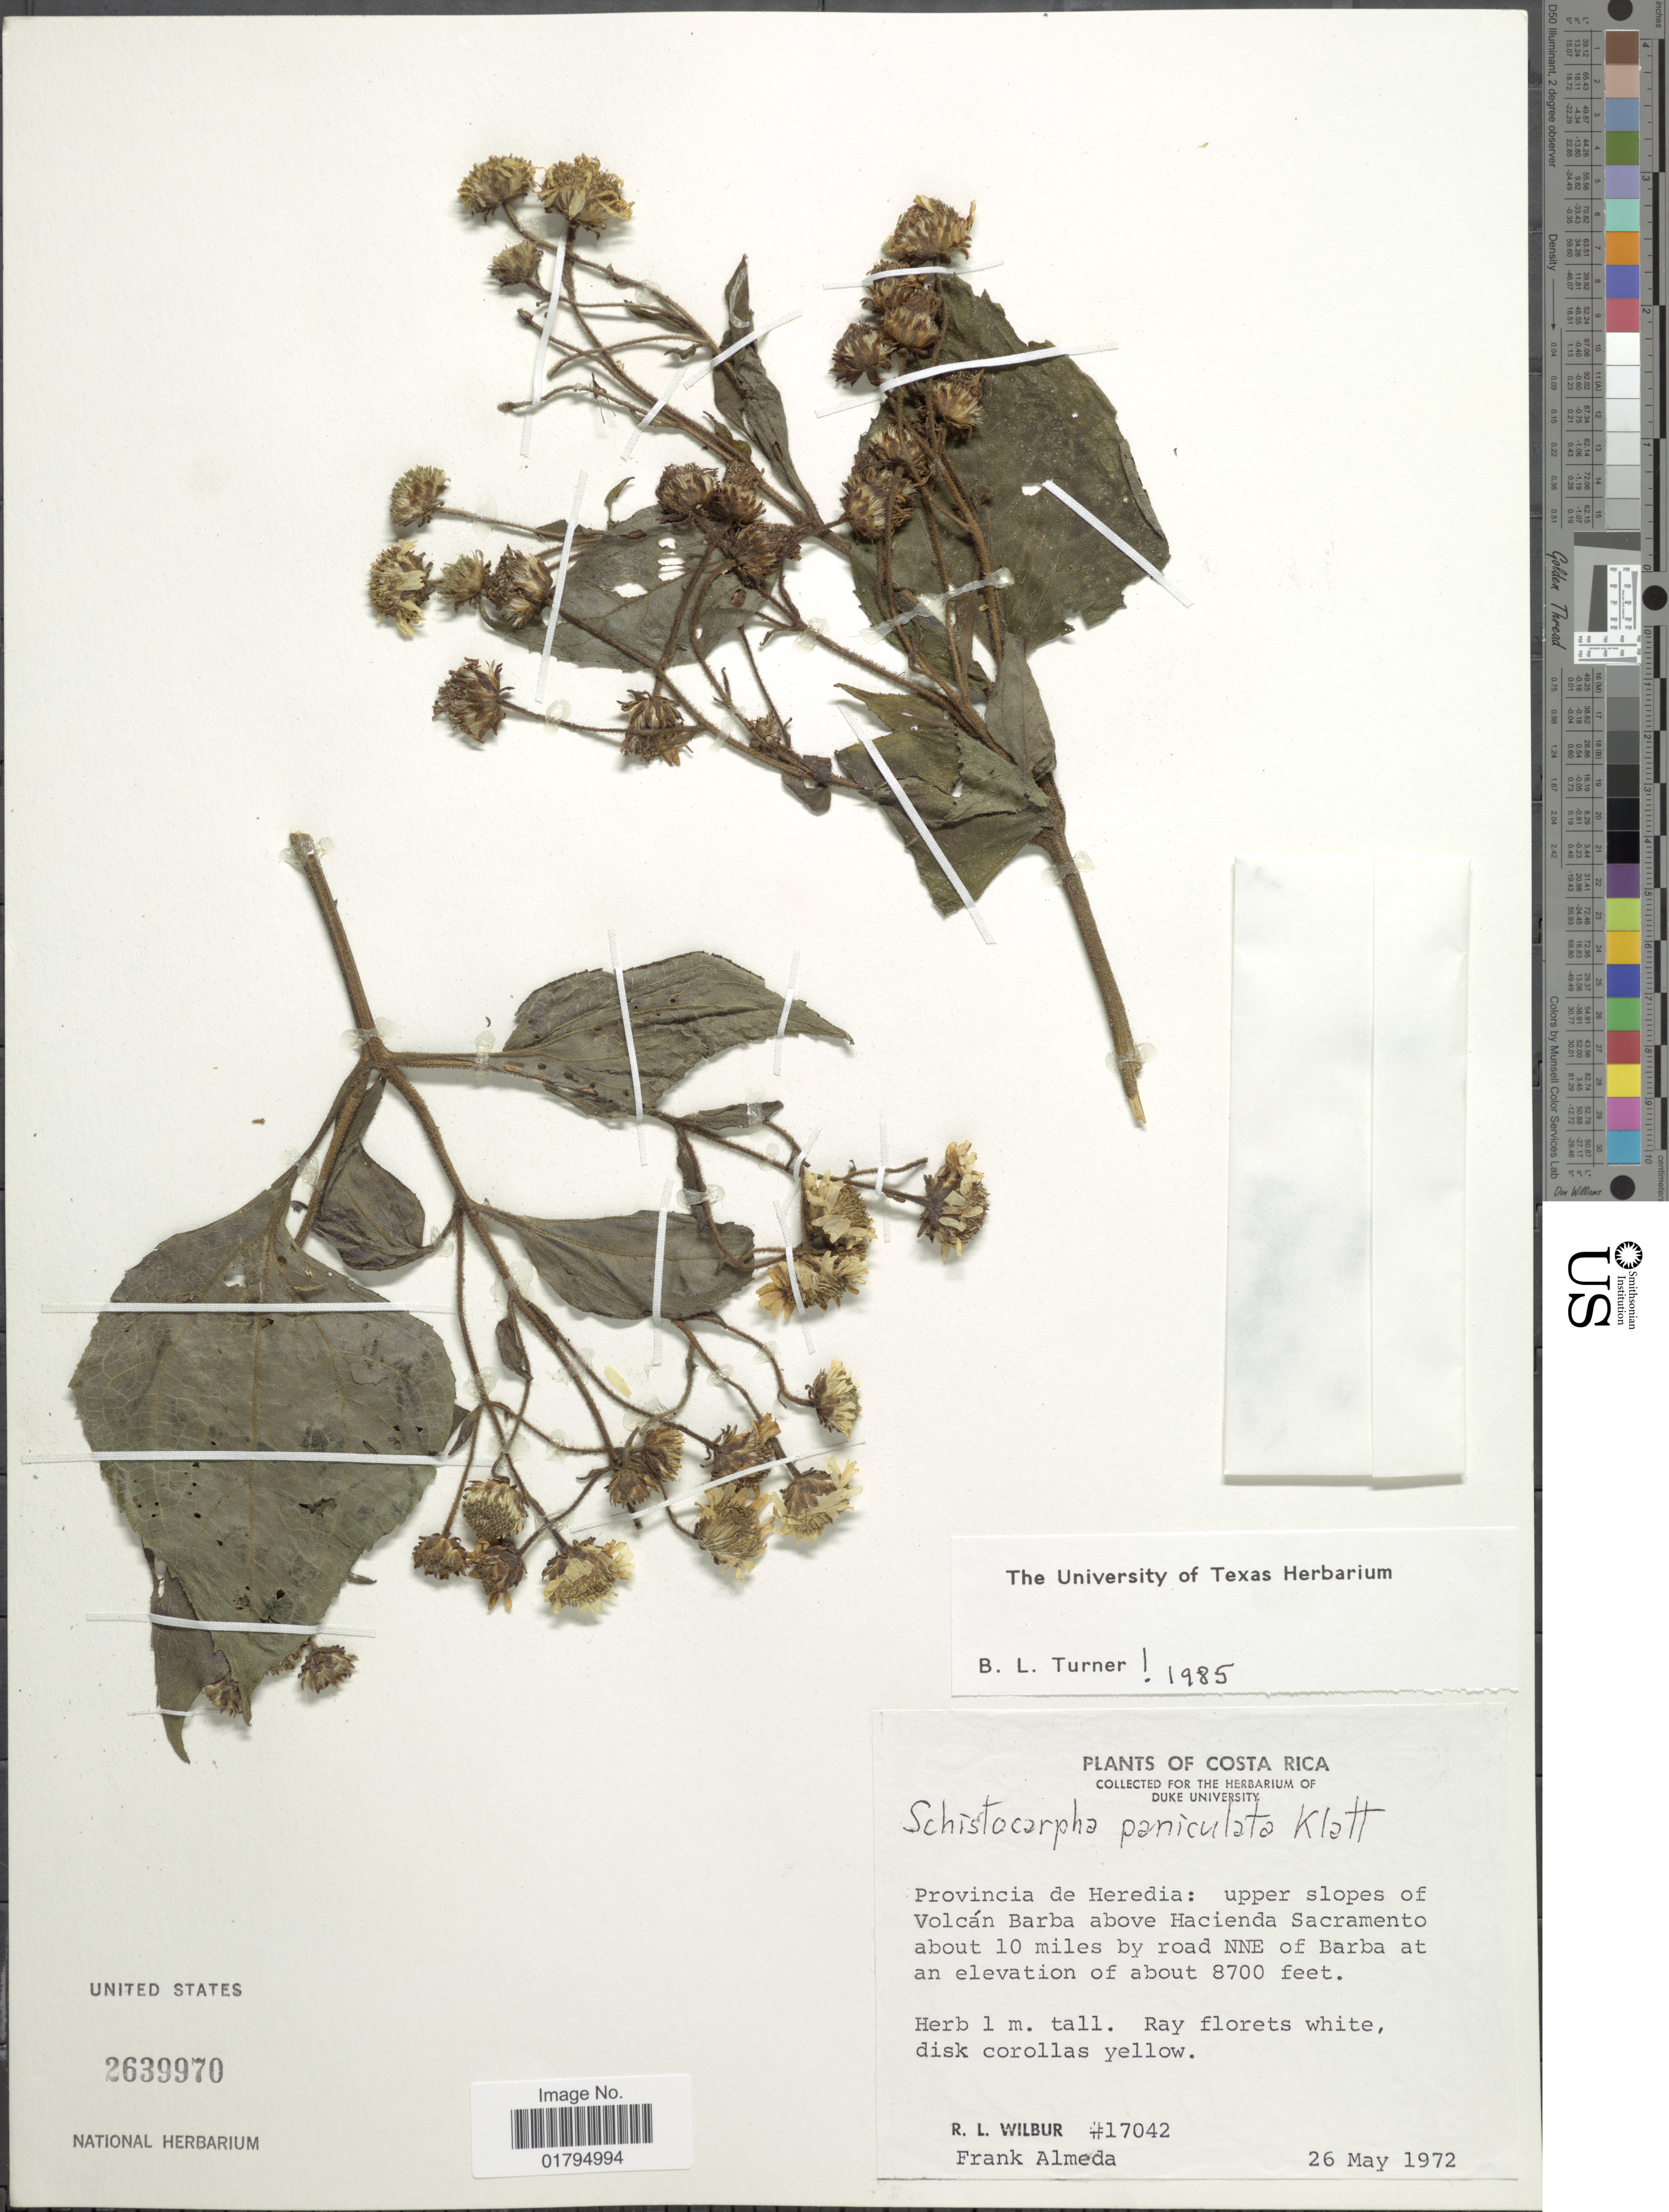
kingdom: Plantae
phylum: Tracheophyta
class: Magnoliopsida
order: Asterales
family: Asteraceae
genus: Schistocarpha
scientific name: Schistocarpha paniculata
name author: Klatt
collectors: R. L. Wilbur & F. Almeda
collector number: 17042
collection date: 1972-05-26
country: Costa Rica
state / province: Heredia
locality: Upper slopes of Volcan Barba above Hacienda Sacramento about 10 miles by road NNE of Barba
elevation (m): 2652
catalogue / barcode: US 2639970